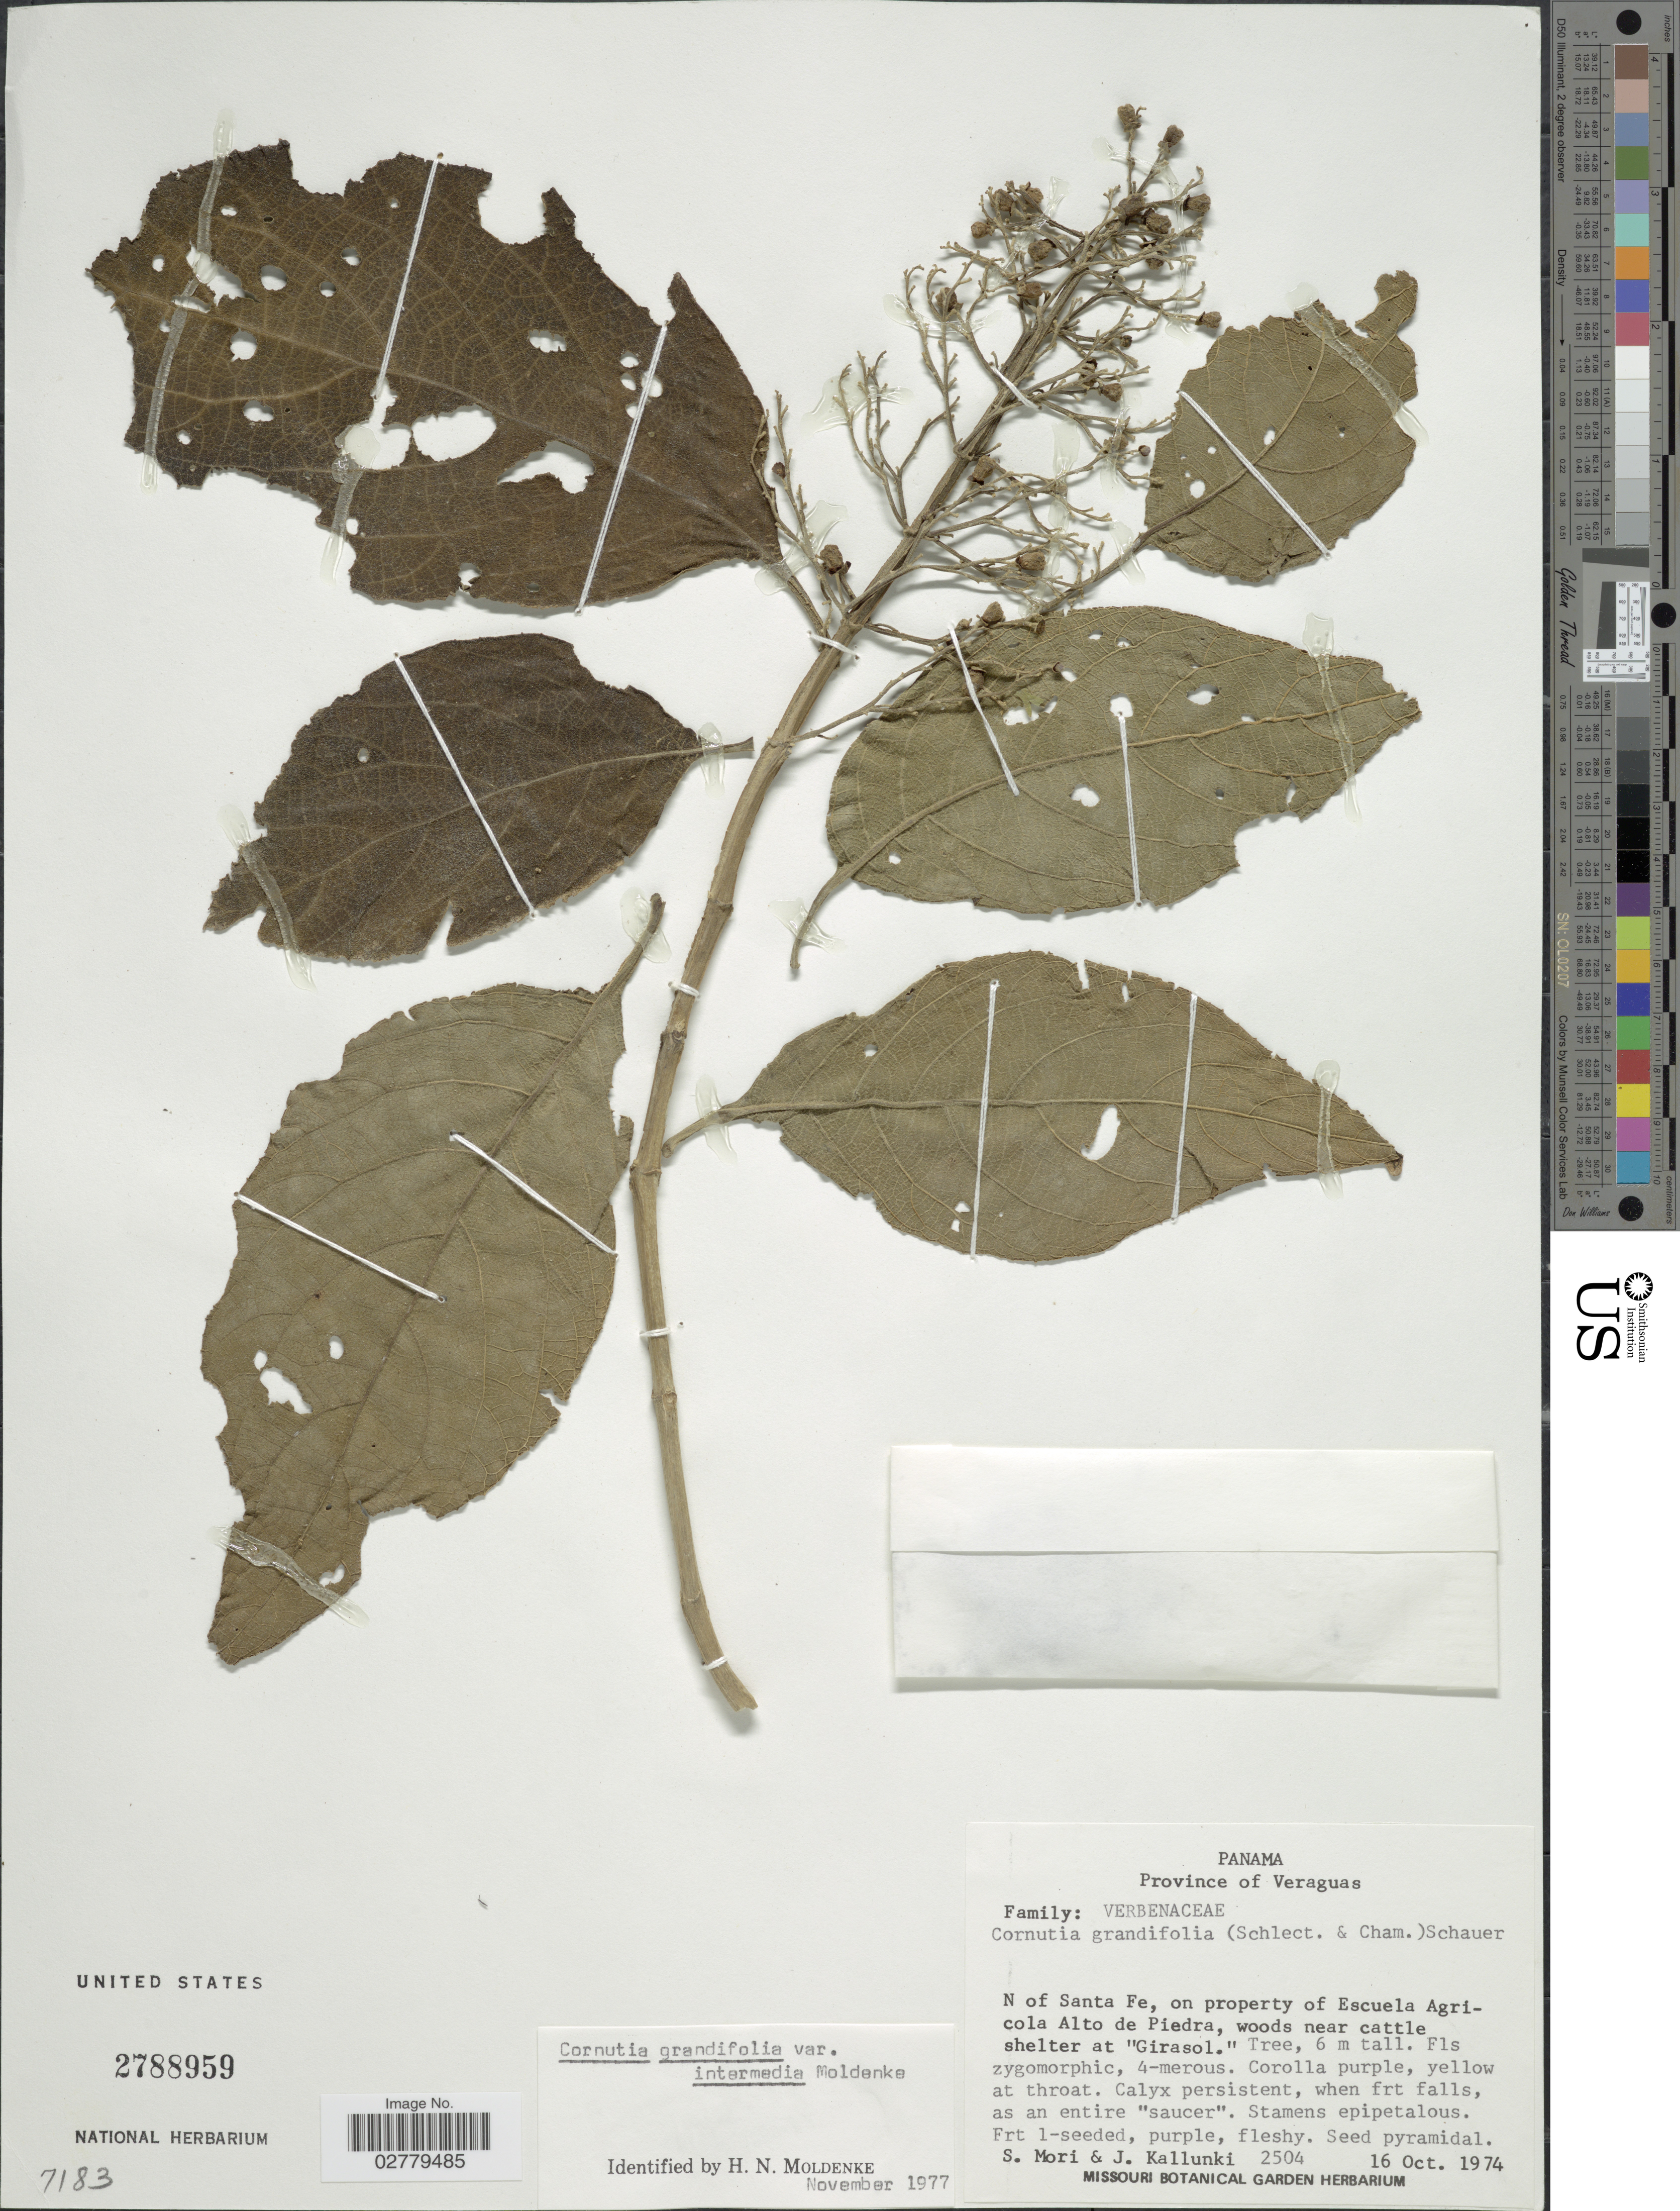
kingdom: Plantae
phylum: Tracheophyta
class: Magnoliopsida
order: Lamiales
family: Lamiaceae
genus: Cornutia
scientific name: Cornutia grandifolia var. intermedia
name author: Moldenke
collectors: S. Mori & J. Kallunki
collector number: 2504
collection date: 1974-10-16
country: Panama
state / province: Veraguas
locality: N of Santa Fe, on property of Escuela Agricola Alto de Piedra, woods near cattle shelter at "Girasol".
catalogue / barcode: US 2788959